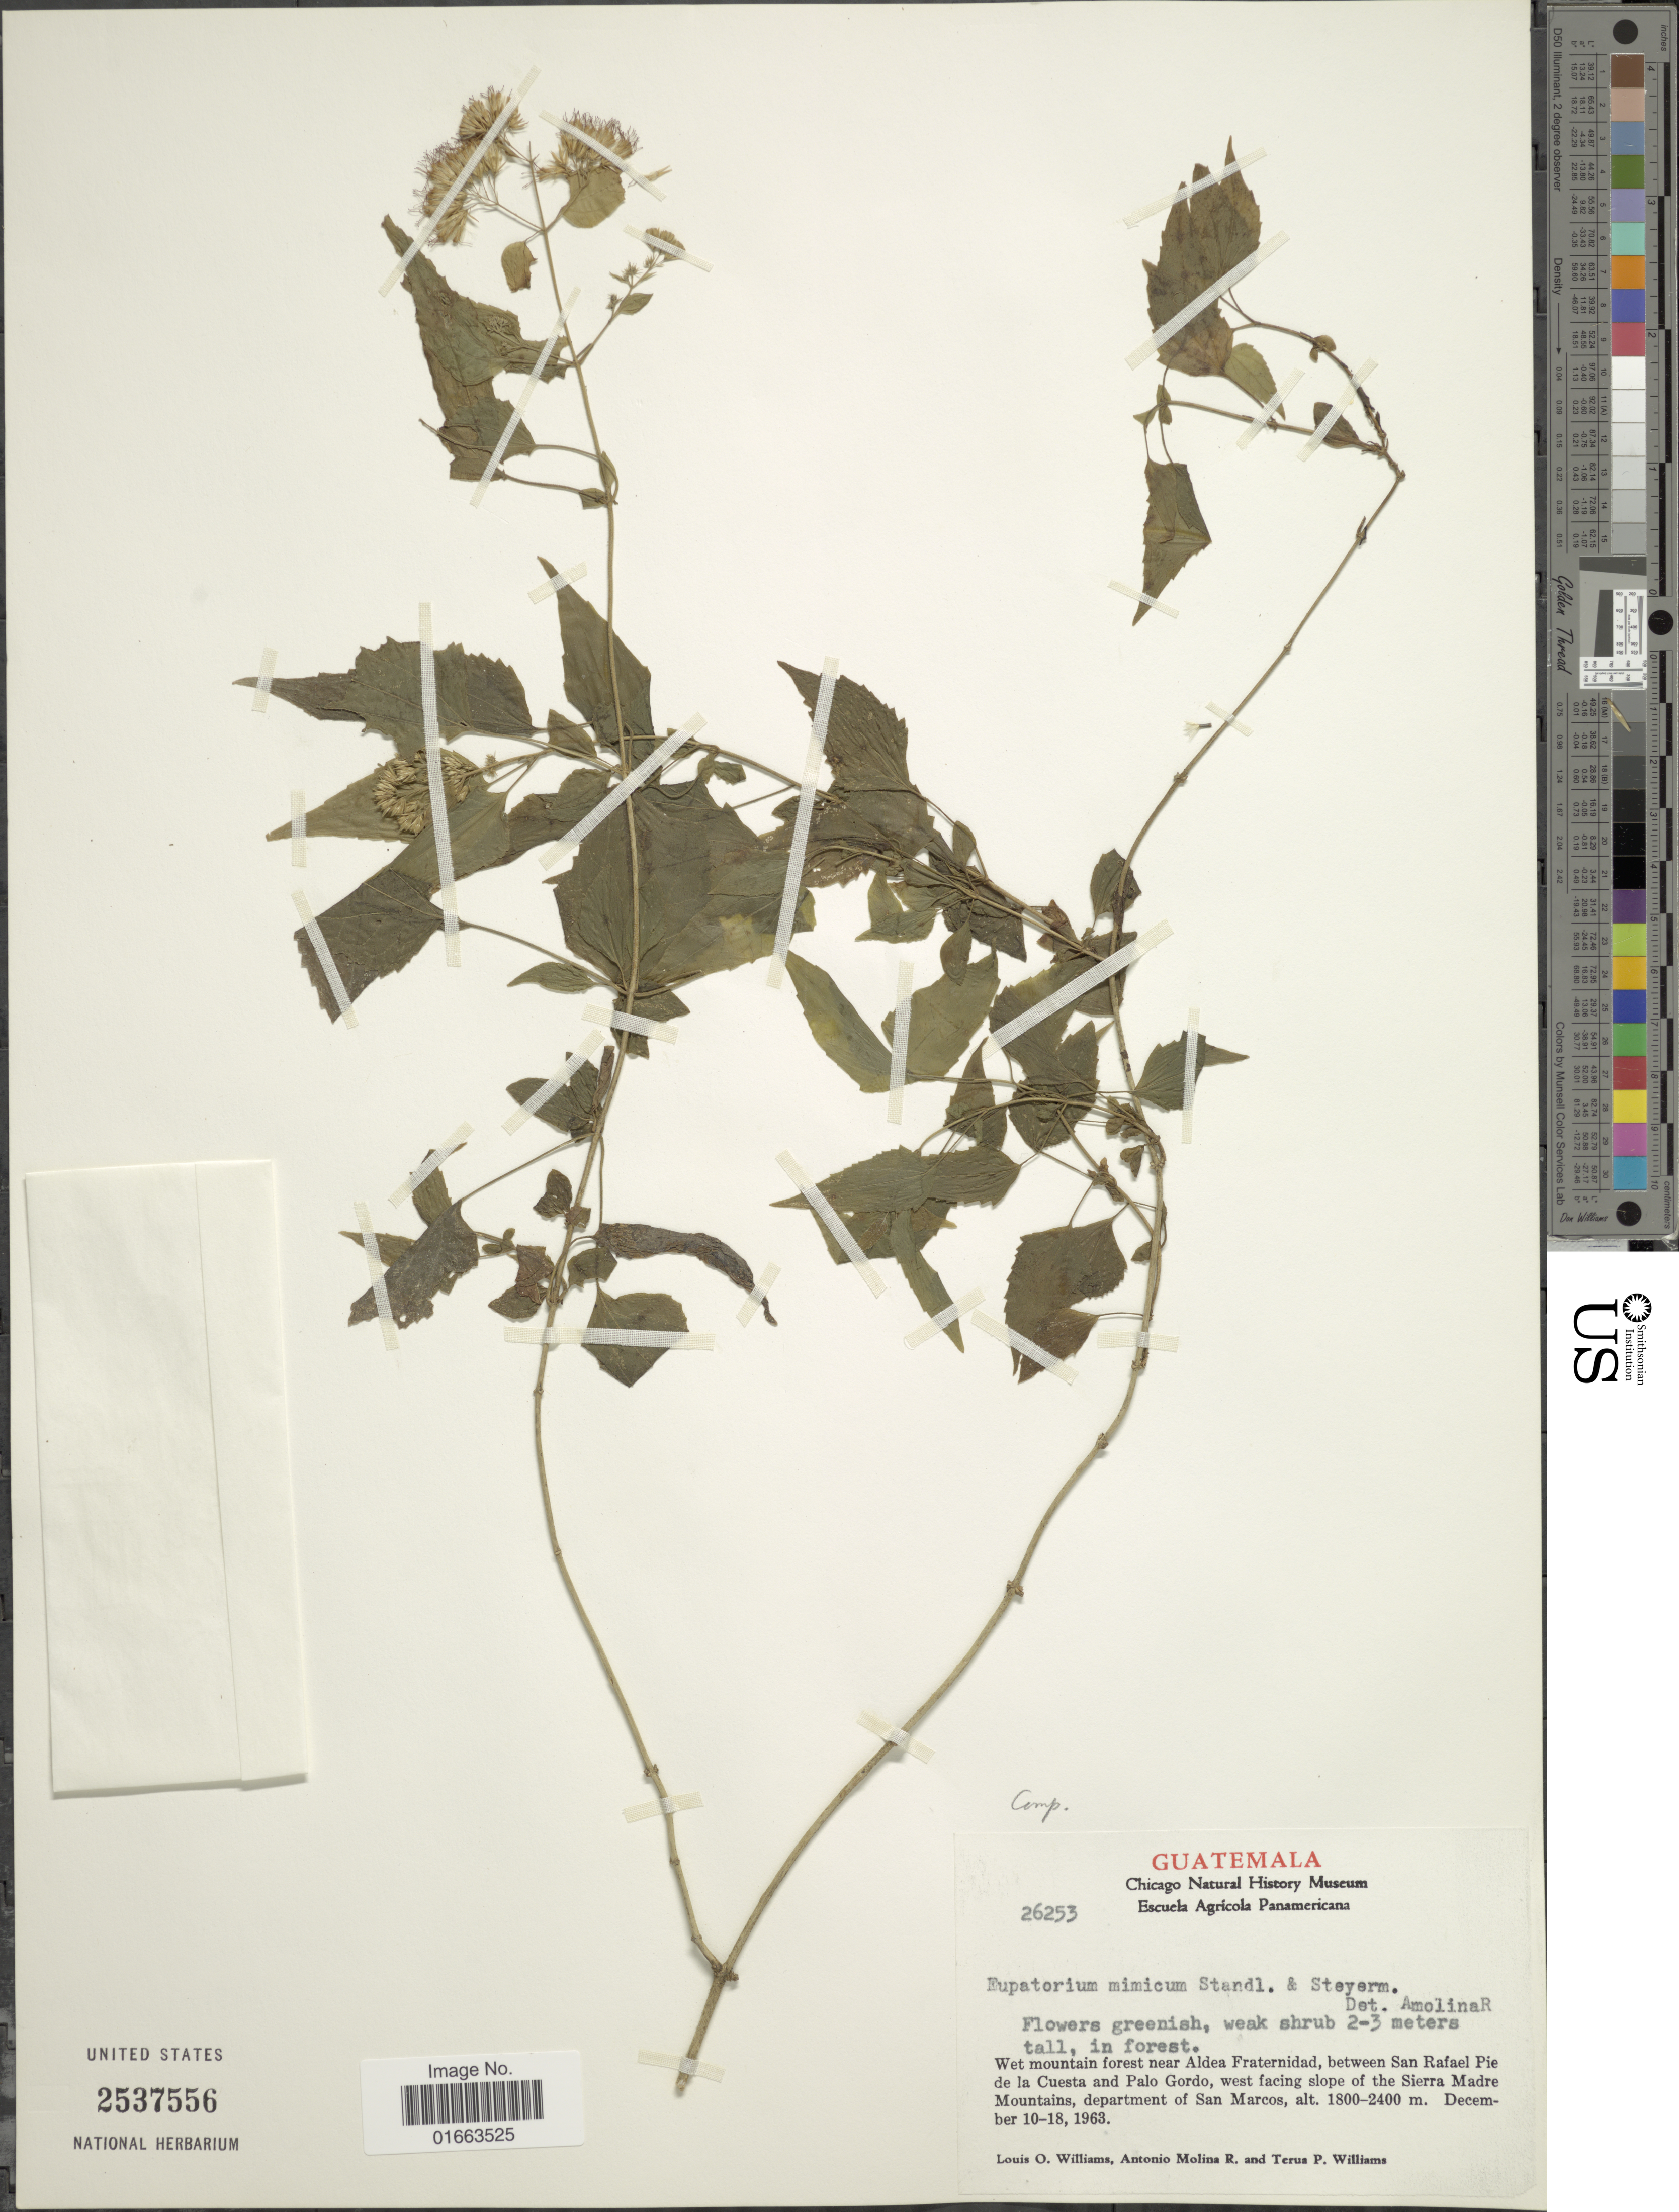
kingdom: Plantae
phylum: Tracheophyta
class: Magnoliopsida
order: Asterales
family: Asteraceae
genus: Koanophyllon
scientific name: Koanophyllon mimica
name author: (Standl. & Steyerm.) R.M. King & H. Rob.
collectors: L. O. Williams, A. Molina R. & T. P. Williams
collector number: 26253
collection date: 1963-12-10/1963-12-18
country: Guatemala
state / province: San Marcos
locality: Wet mountain forest near Aldea Fraternindad, between San Rafael Pie de la Cuesta and Palo Gordo, west facing slope of the Sierra Madre Moutnains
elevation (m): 1800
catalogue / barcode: US 2537556